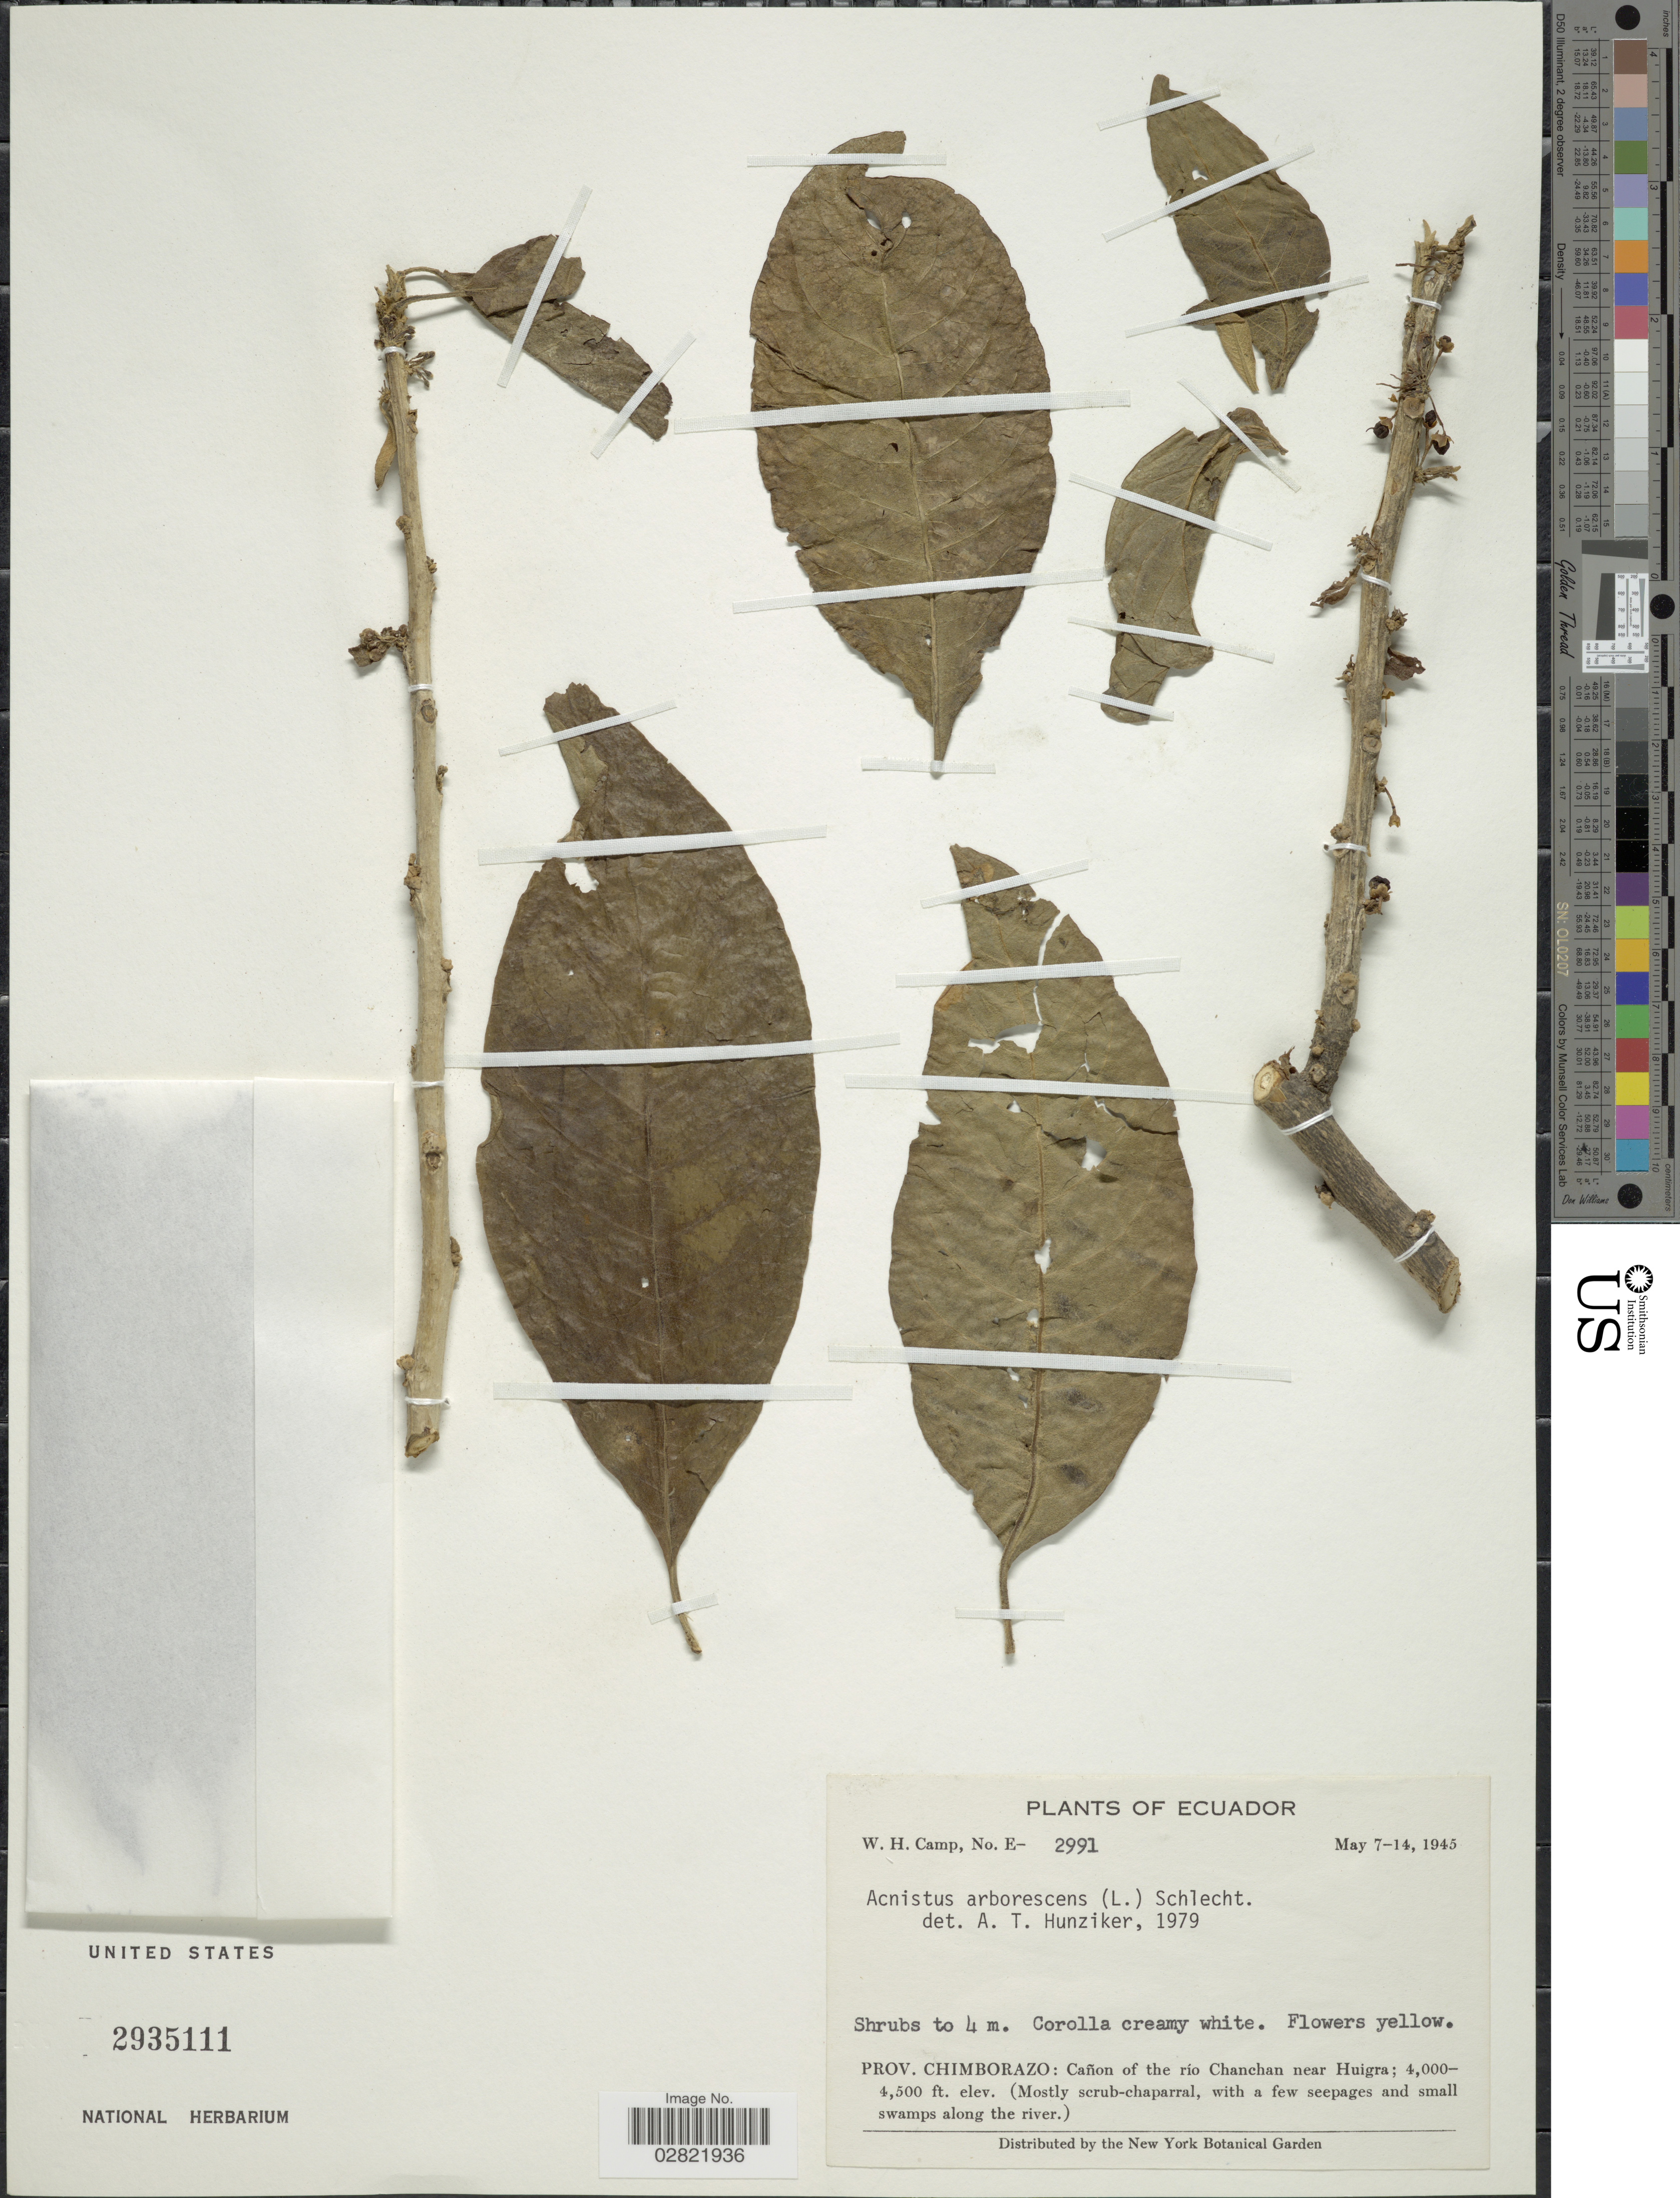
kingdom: Plantae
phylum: Tracheophyta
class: Magnoliopsida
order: Solanales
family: Solanaceae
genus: Acnistus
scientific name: Acnistus arborescens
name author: (L.) Schltdl.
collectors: W. H. Camp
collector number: E-2991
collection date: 1945-05-07/1945-05-14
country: Ecuador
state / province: Chimborazo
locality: Prov. Chimborazo: Cañon of the rio Chanchan near Huigra.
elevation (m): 1219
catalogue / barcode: US 2935111